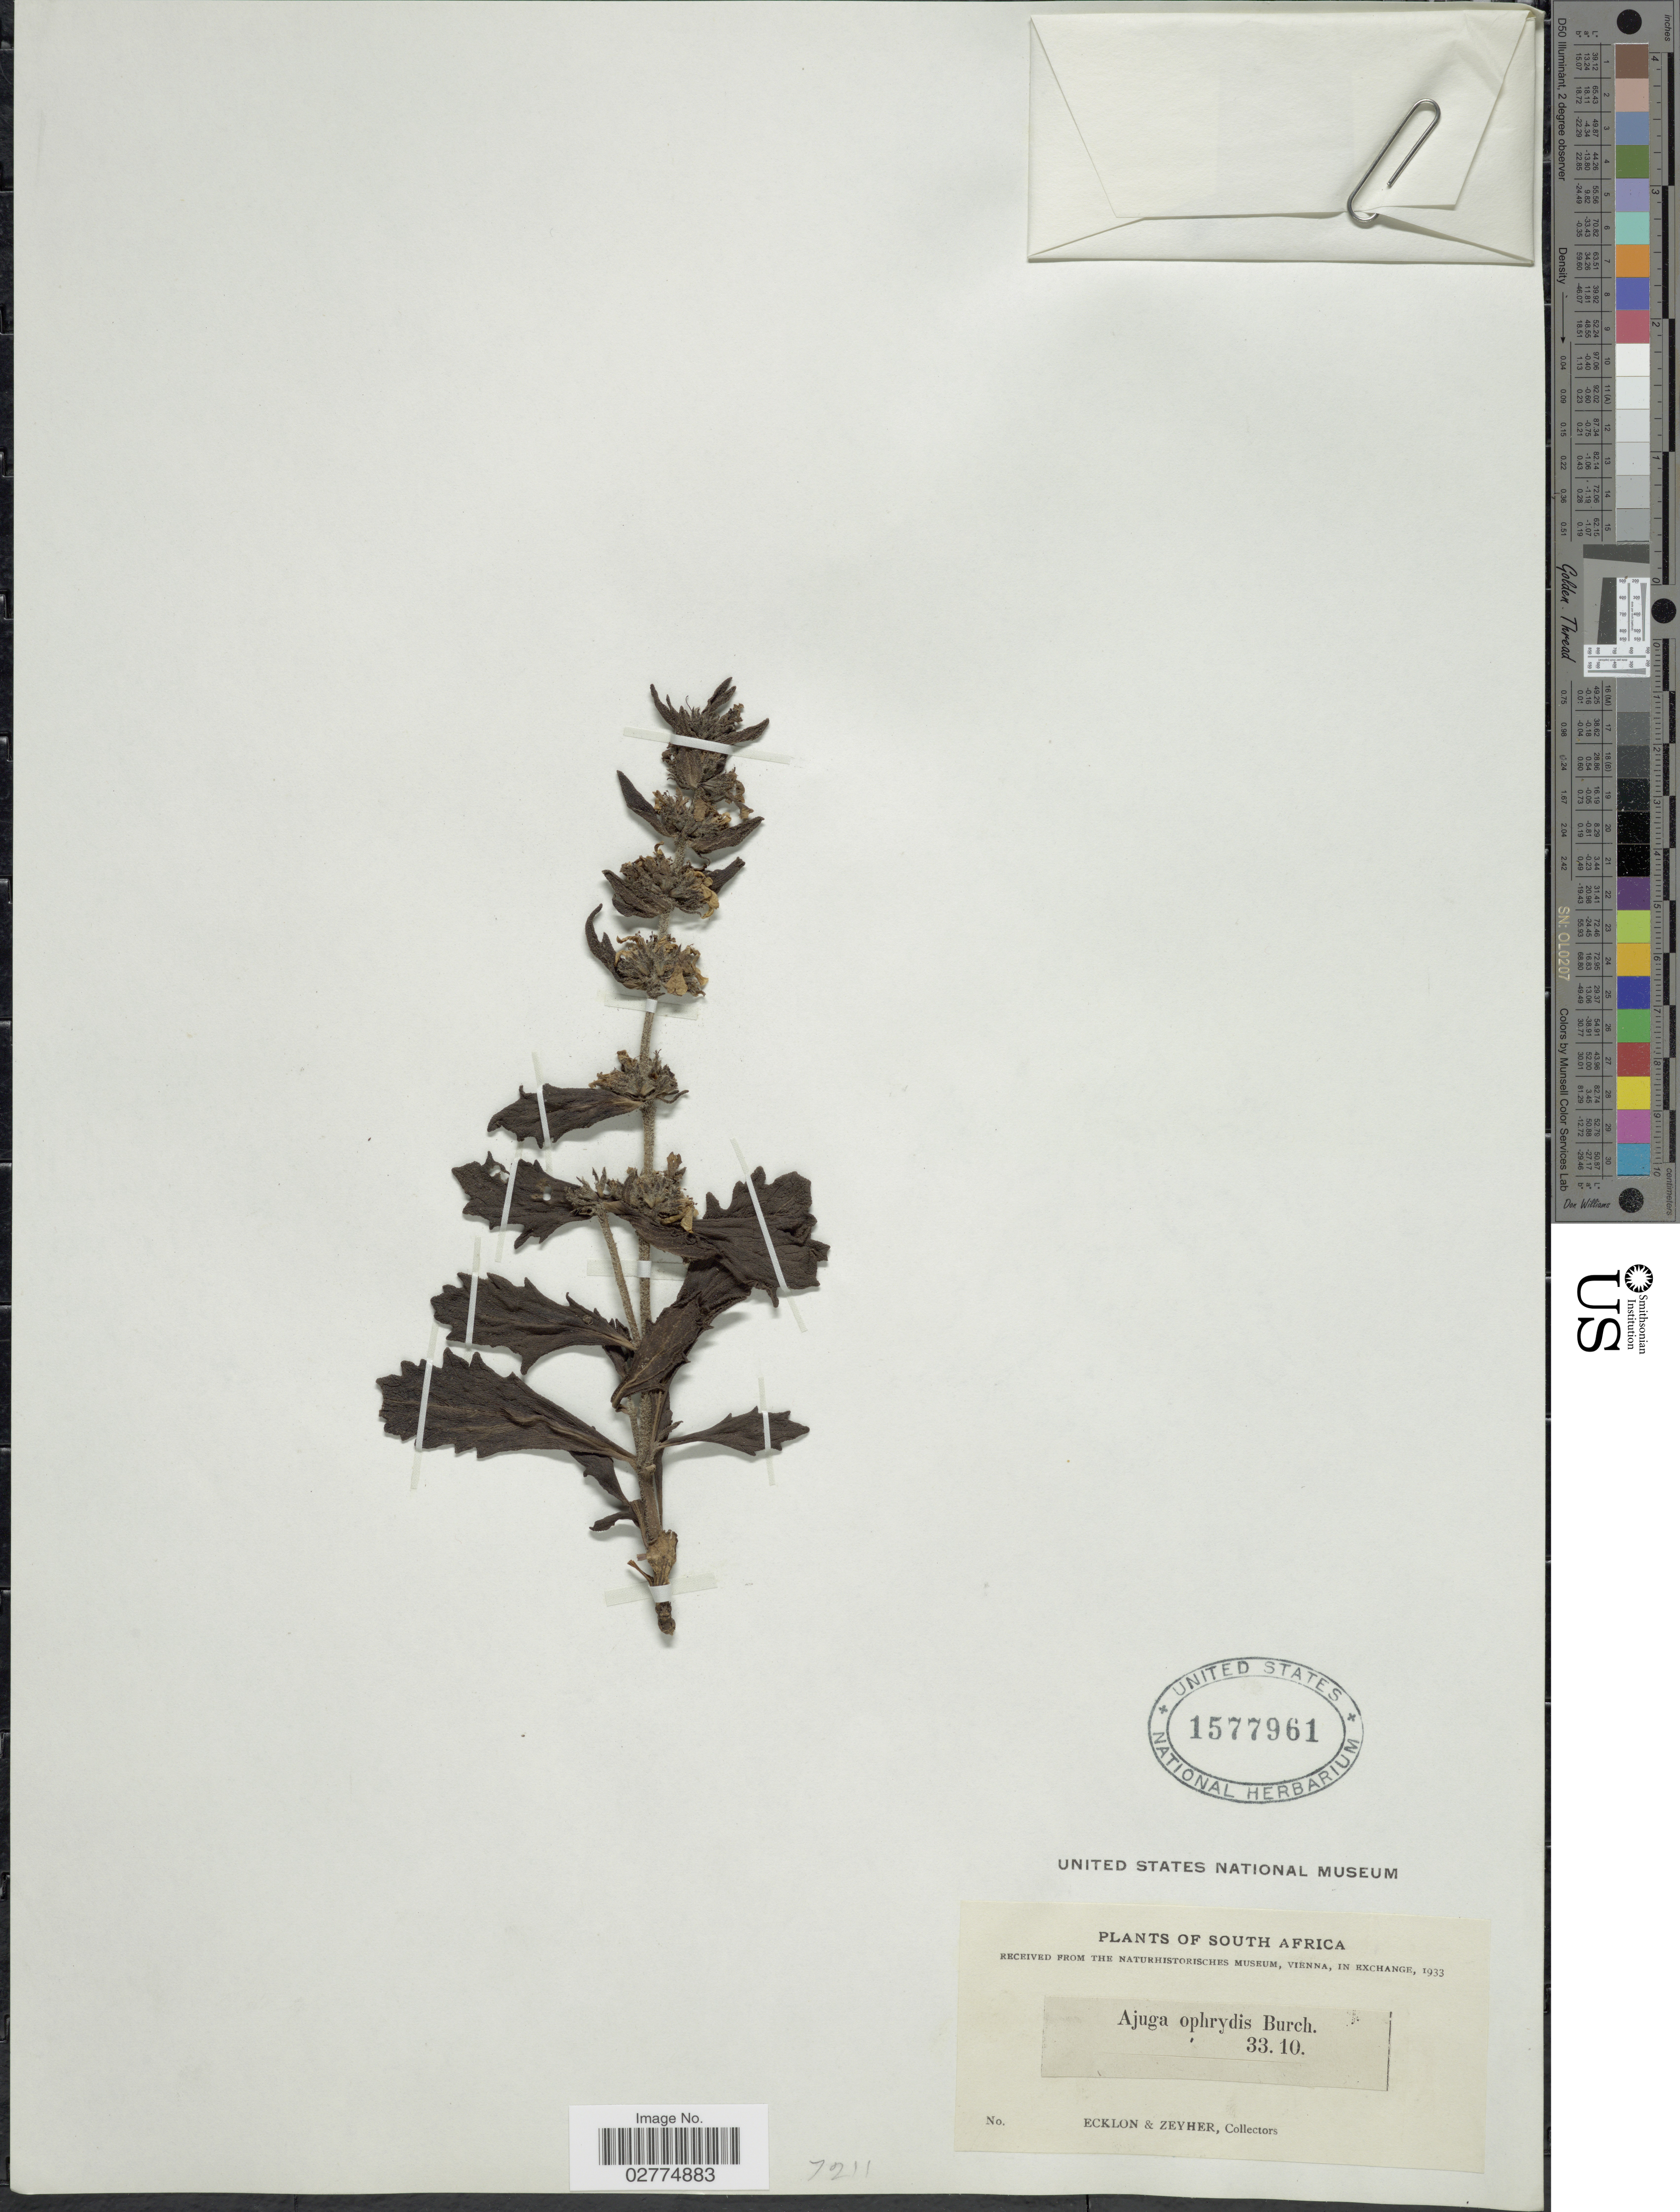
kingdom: Plantae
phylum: Tracheophyta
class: Magnoliopsida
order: Lamiales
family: Lamiaceae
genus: Ajuga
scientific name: Ajuga ophrydis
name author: Burch. ex Benth.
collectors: -. Ecklon & -. Zeyher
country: South Africa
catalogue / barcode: US 1577961